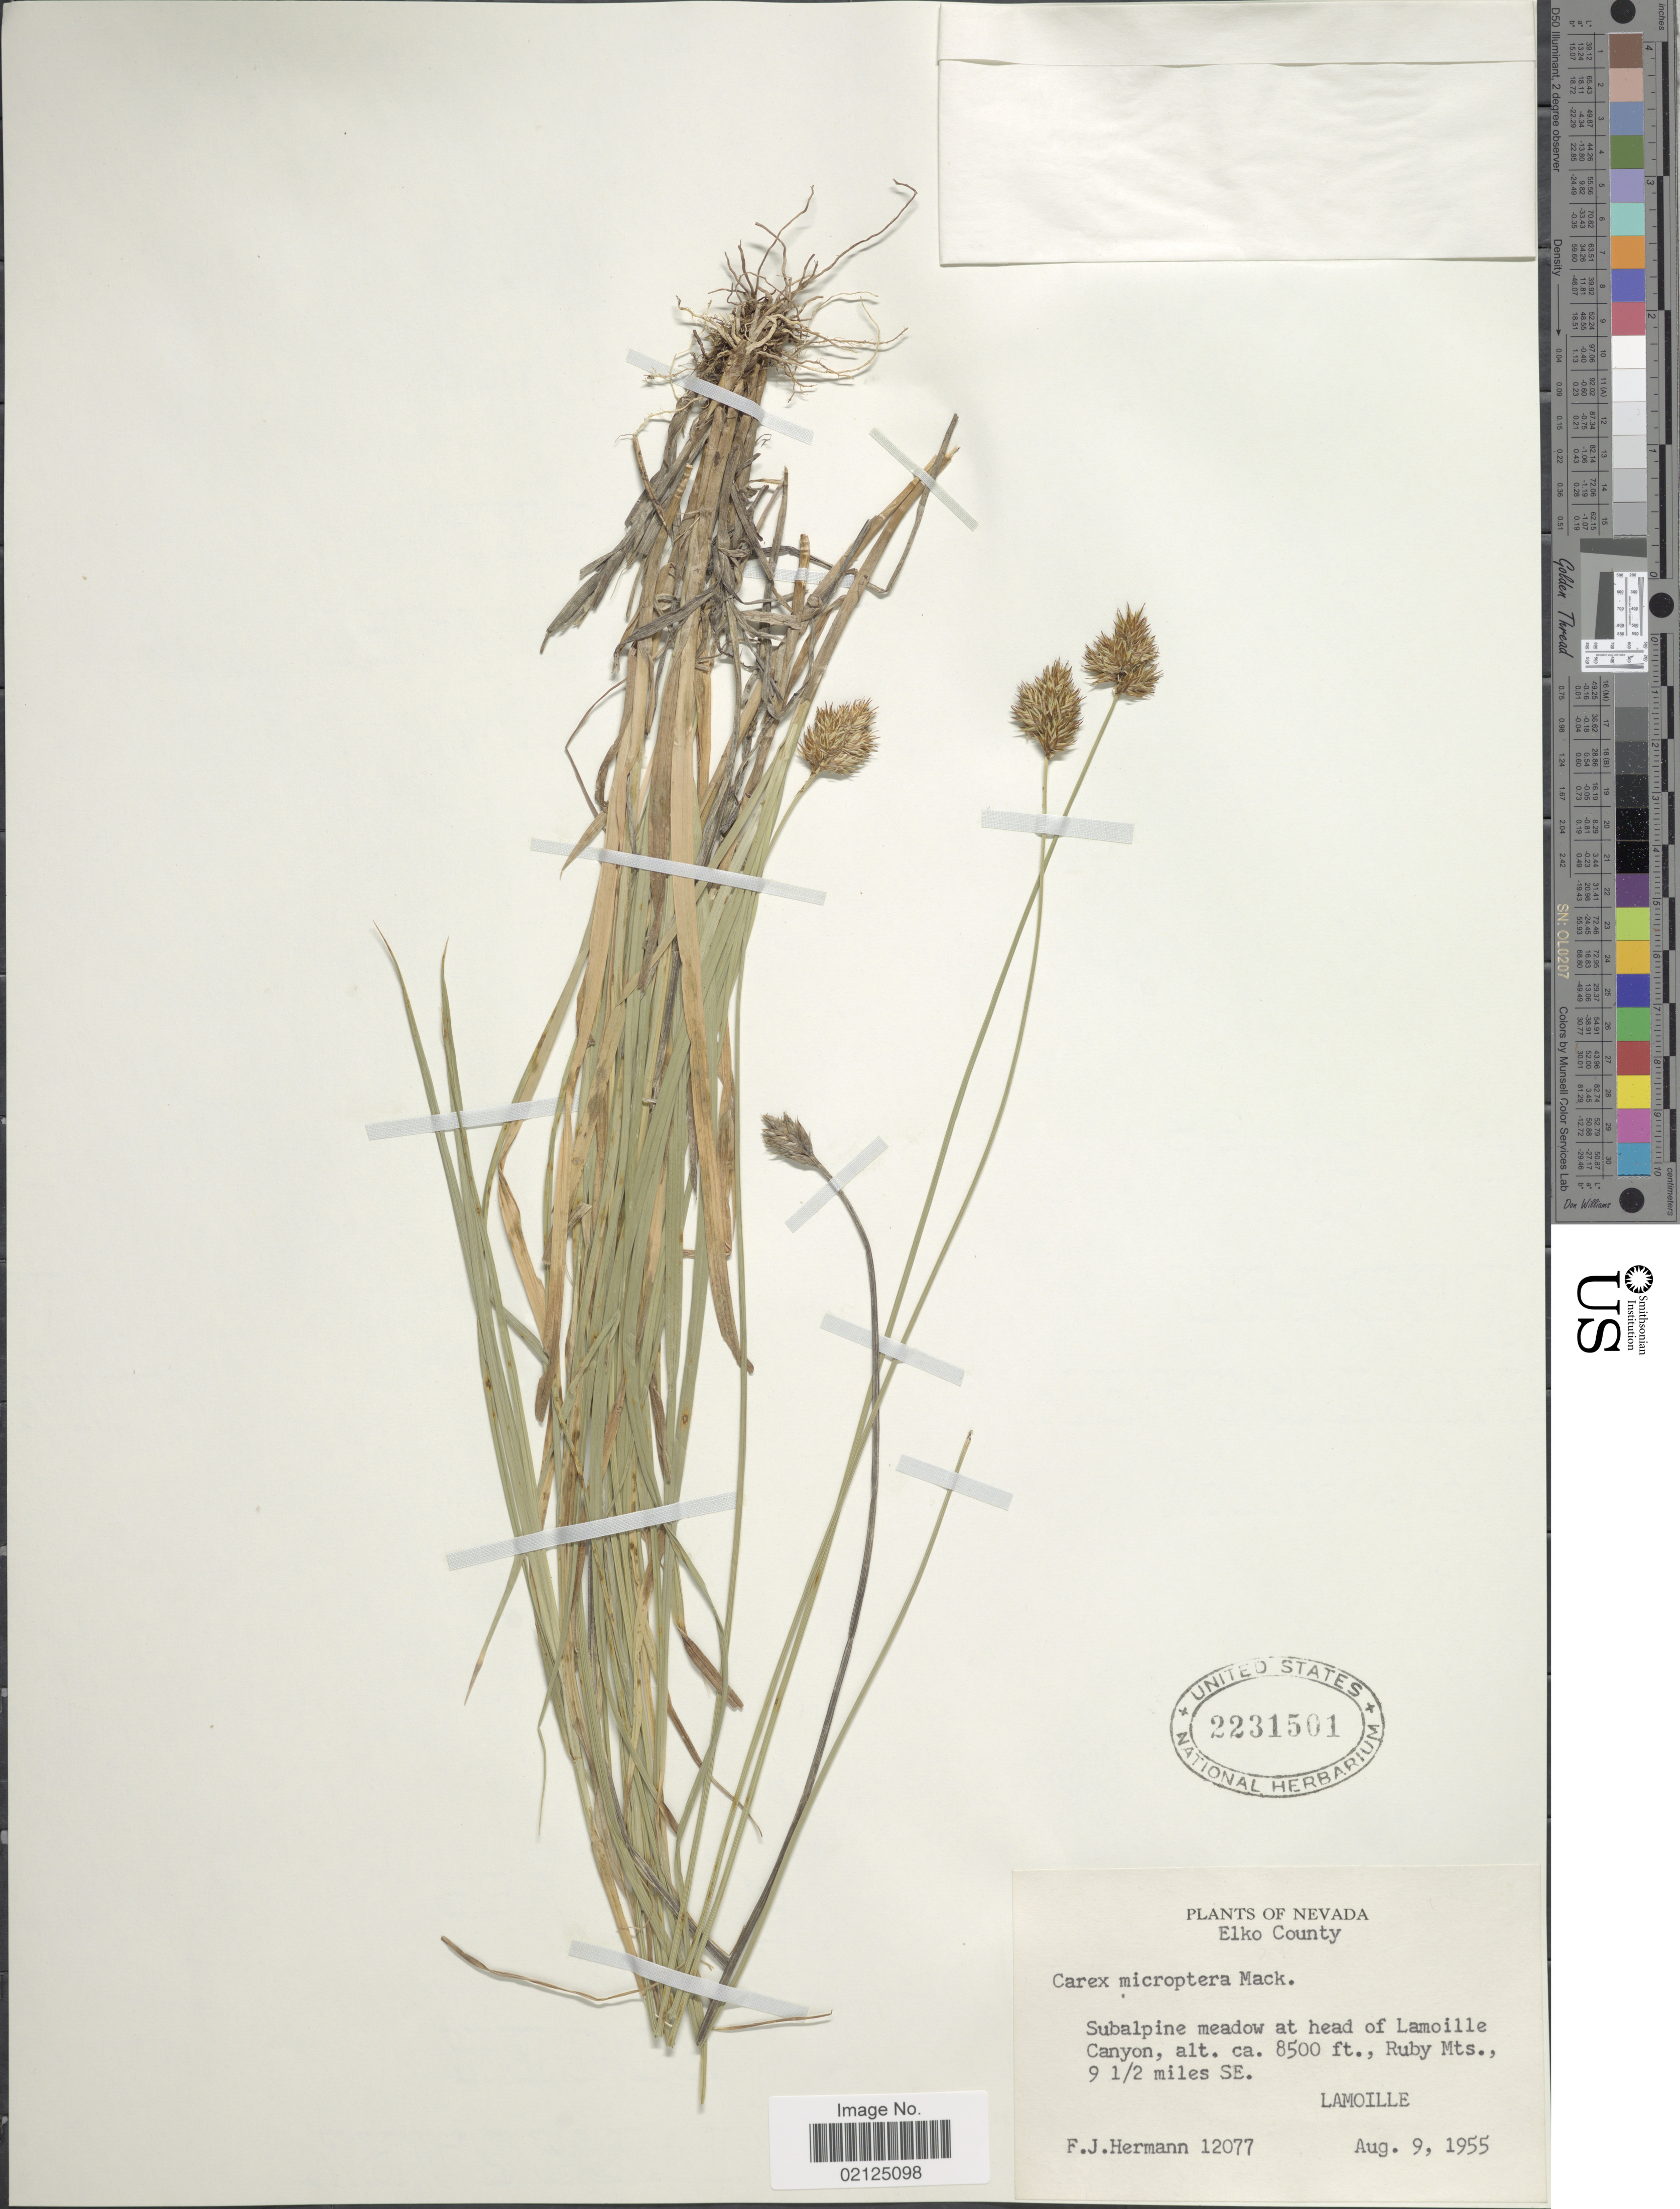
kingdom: Plantae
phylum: Tracheophyta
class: Liliopsida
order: Poales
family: Cyperaceae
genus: Carex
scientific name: Carex microptera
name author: Mack.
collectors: F. J. Hermann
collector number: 12077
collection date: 1955-08-09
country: United States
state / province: Nevada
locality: Elko County, Subalpine meadow at head of Lamoille Canyon, Ruby Mts., 9 ½ miles SE Lamoille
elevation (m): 2591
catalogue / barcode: US 2231501